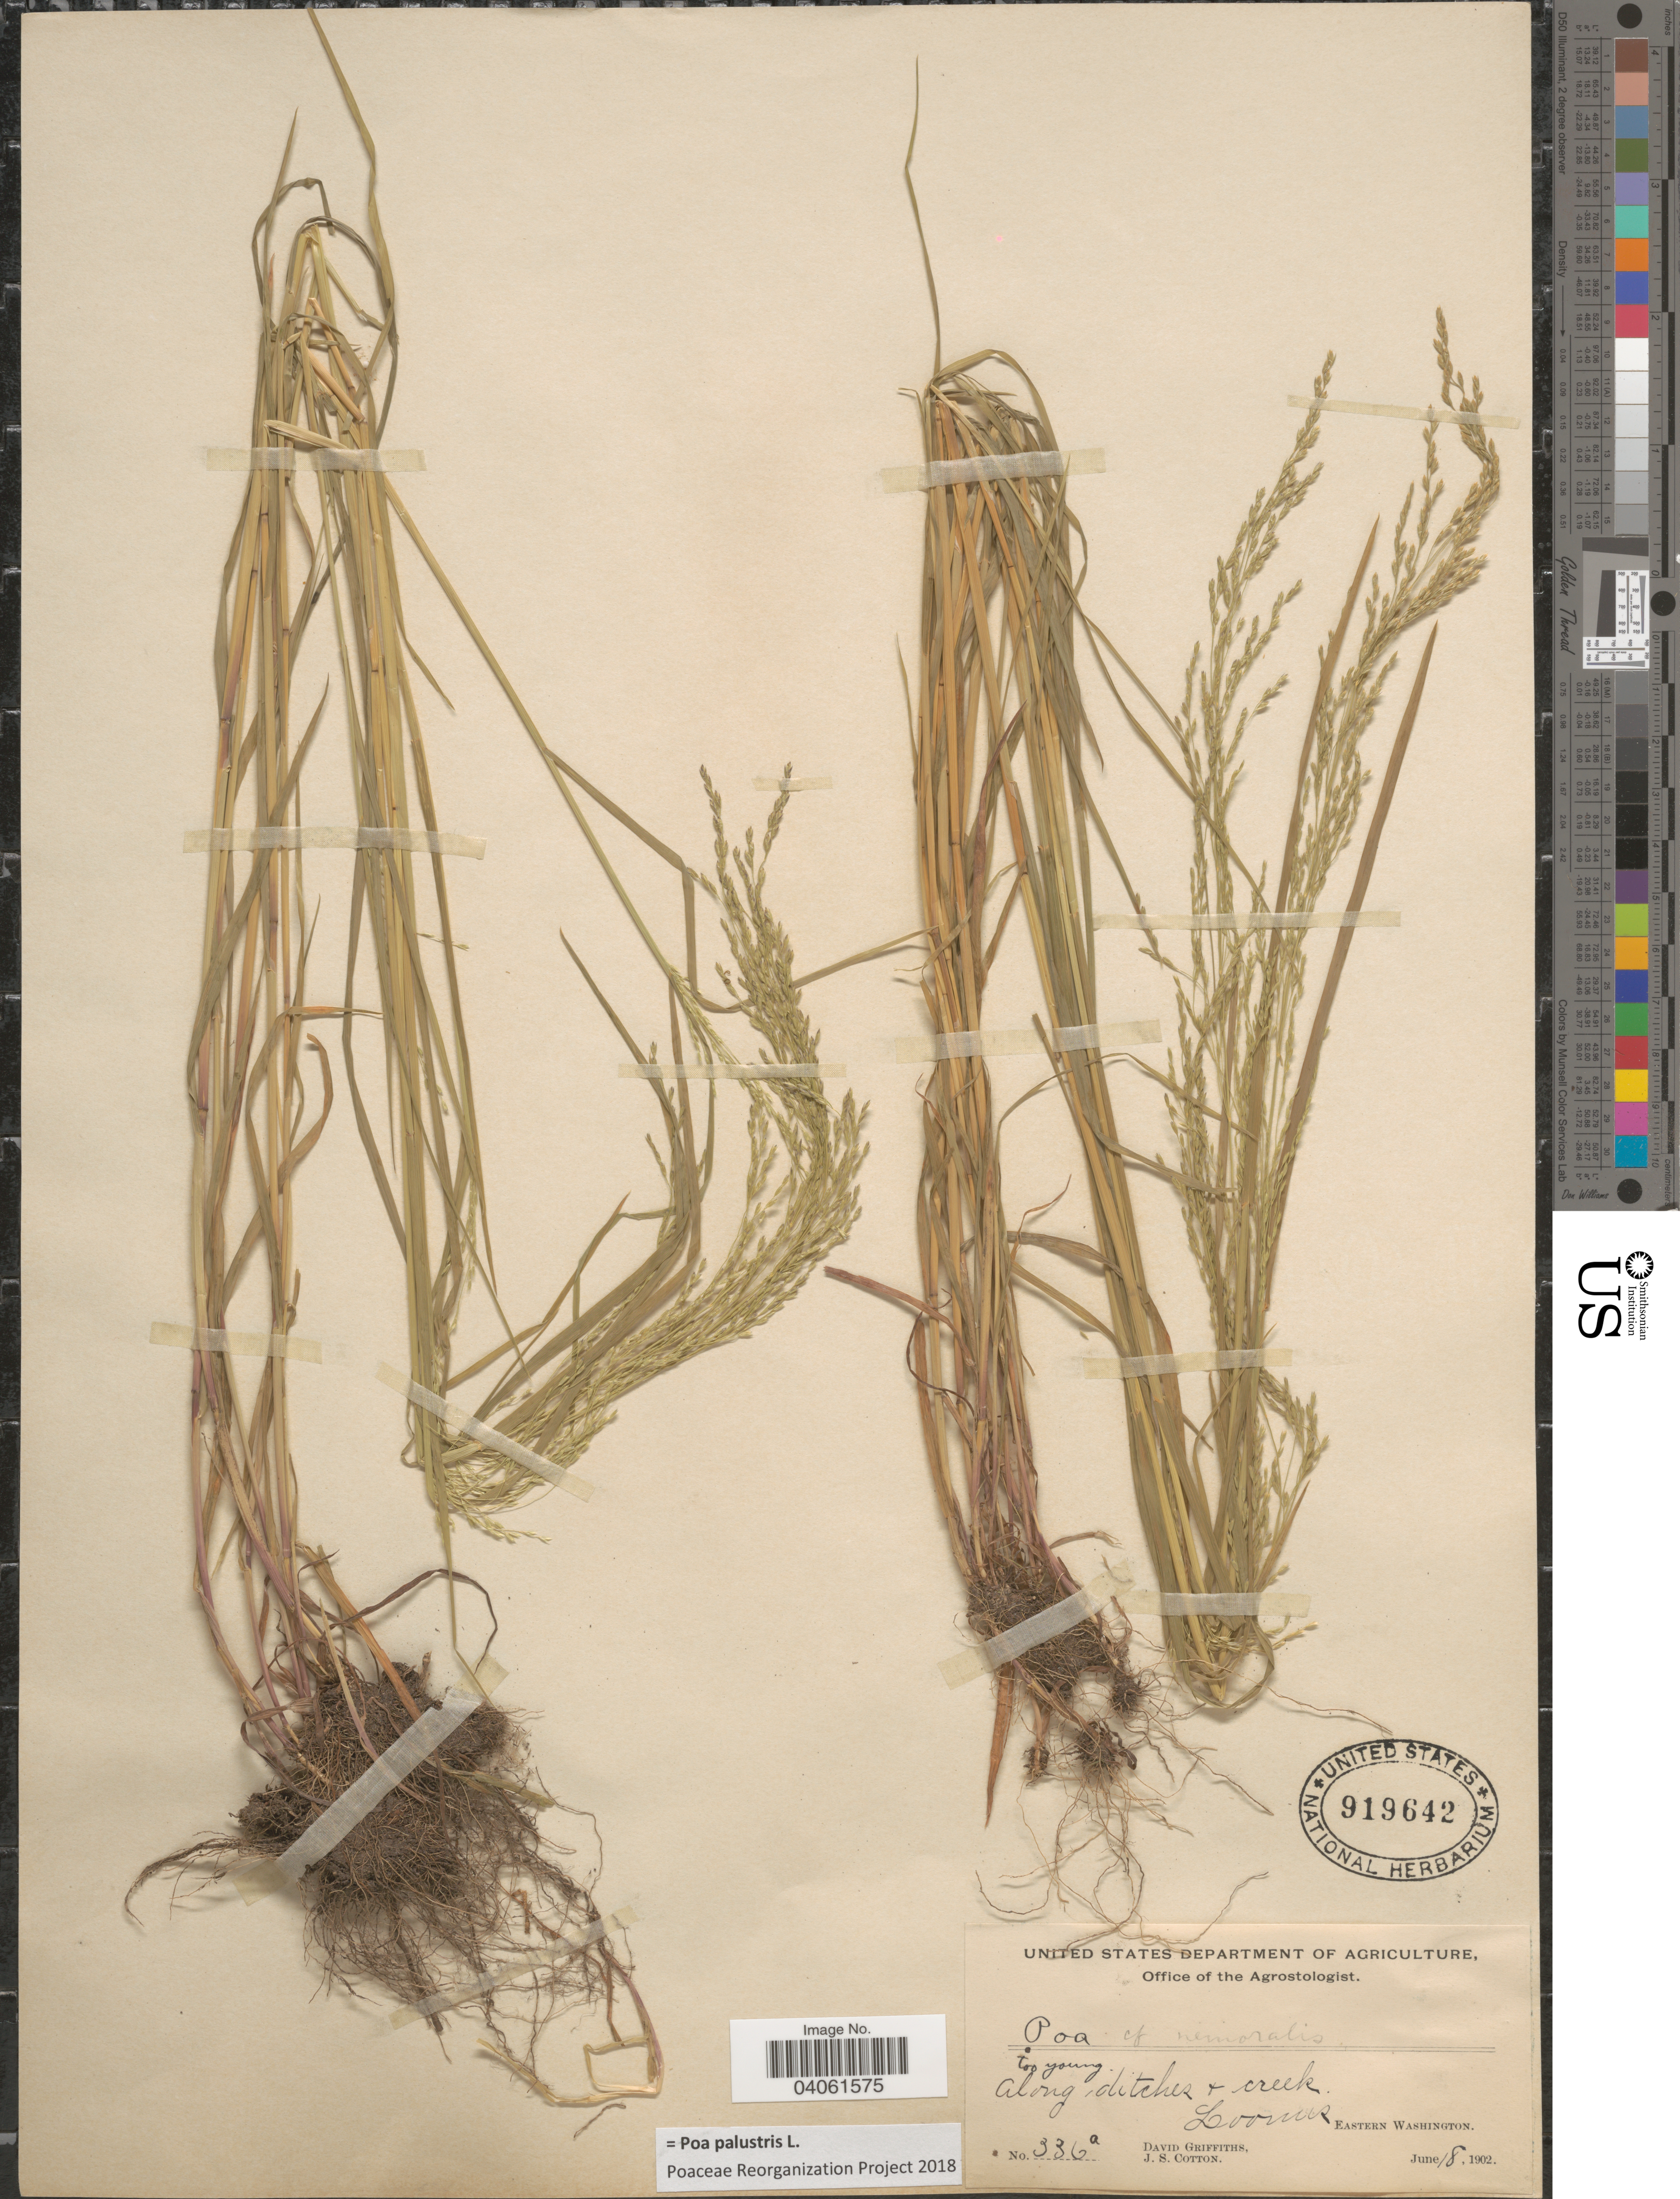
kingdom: Plantae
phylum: Tracheophyta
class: Liliopsida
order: Poales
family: Poaceae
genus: Poa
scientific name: Poa palustris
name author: L.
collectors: D. Griffiths & J. S. Cotton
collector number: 336a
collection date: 1902-06-18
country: United States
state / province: Washington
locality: Along ditches + creek. Loomis, Eastern Washington.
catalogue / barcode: US 919642